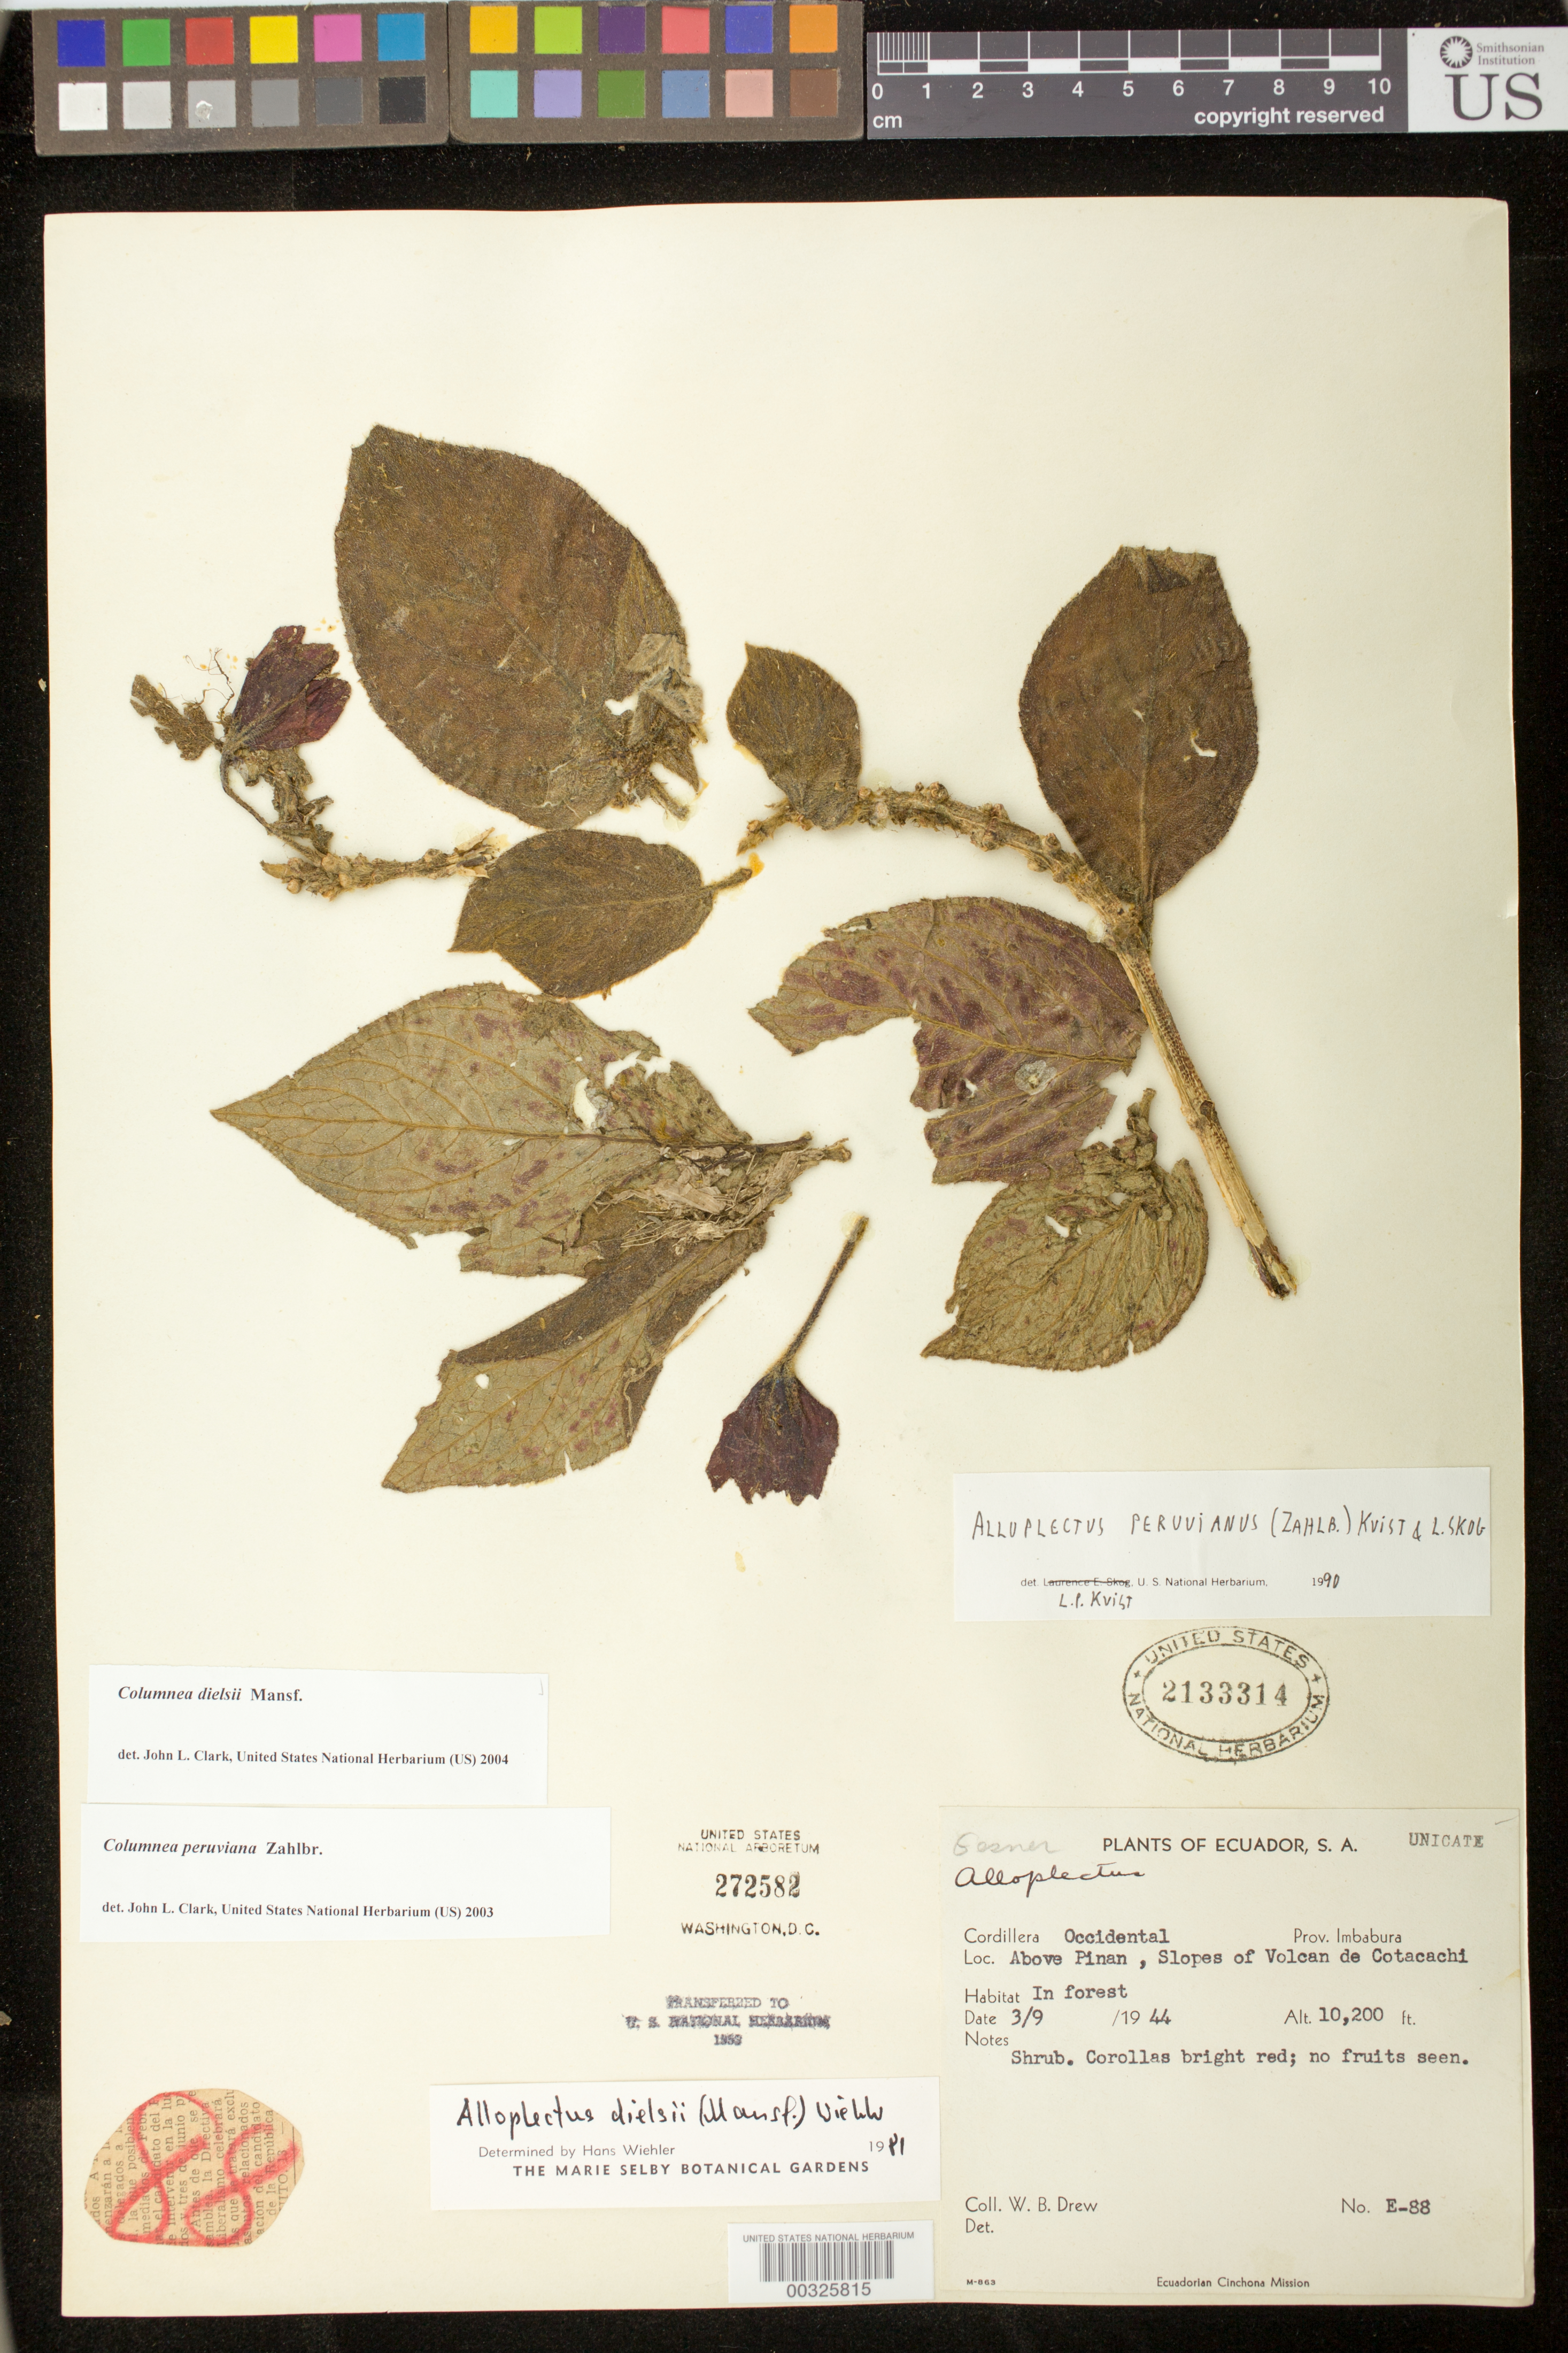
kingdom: Plantae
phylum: Tracheophyta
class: Magnoliopsida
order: Lamiales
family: Gesneriaceae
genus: Columnea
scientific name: Columnea dielsii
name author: Mansf.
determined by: Clark, J. L., (SEL), The Marie Selby Botanical Garden (UNITED STATES)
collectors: W. B. Drew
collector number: E- 88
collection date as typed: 09 Mar 1944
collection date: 1944-03-09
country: Ecuador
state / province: Imbabura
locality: Cordillera Occidental, above Pinan, slopes of Volcan de Cotacachi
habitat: In forest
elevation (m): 3109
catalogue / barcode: US 2133314